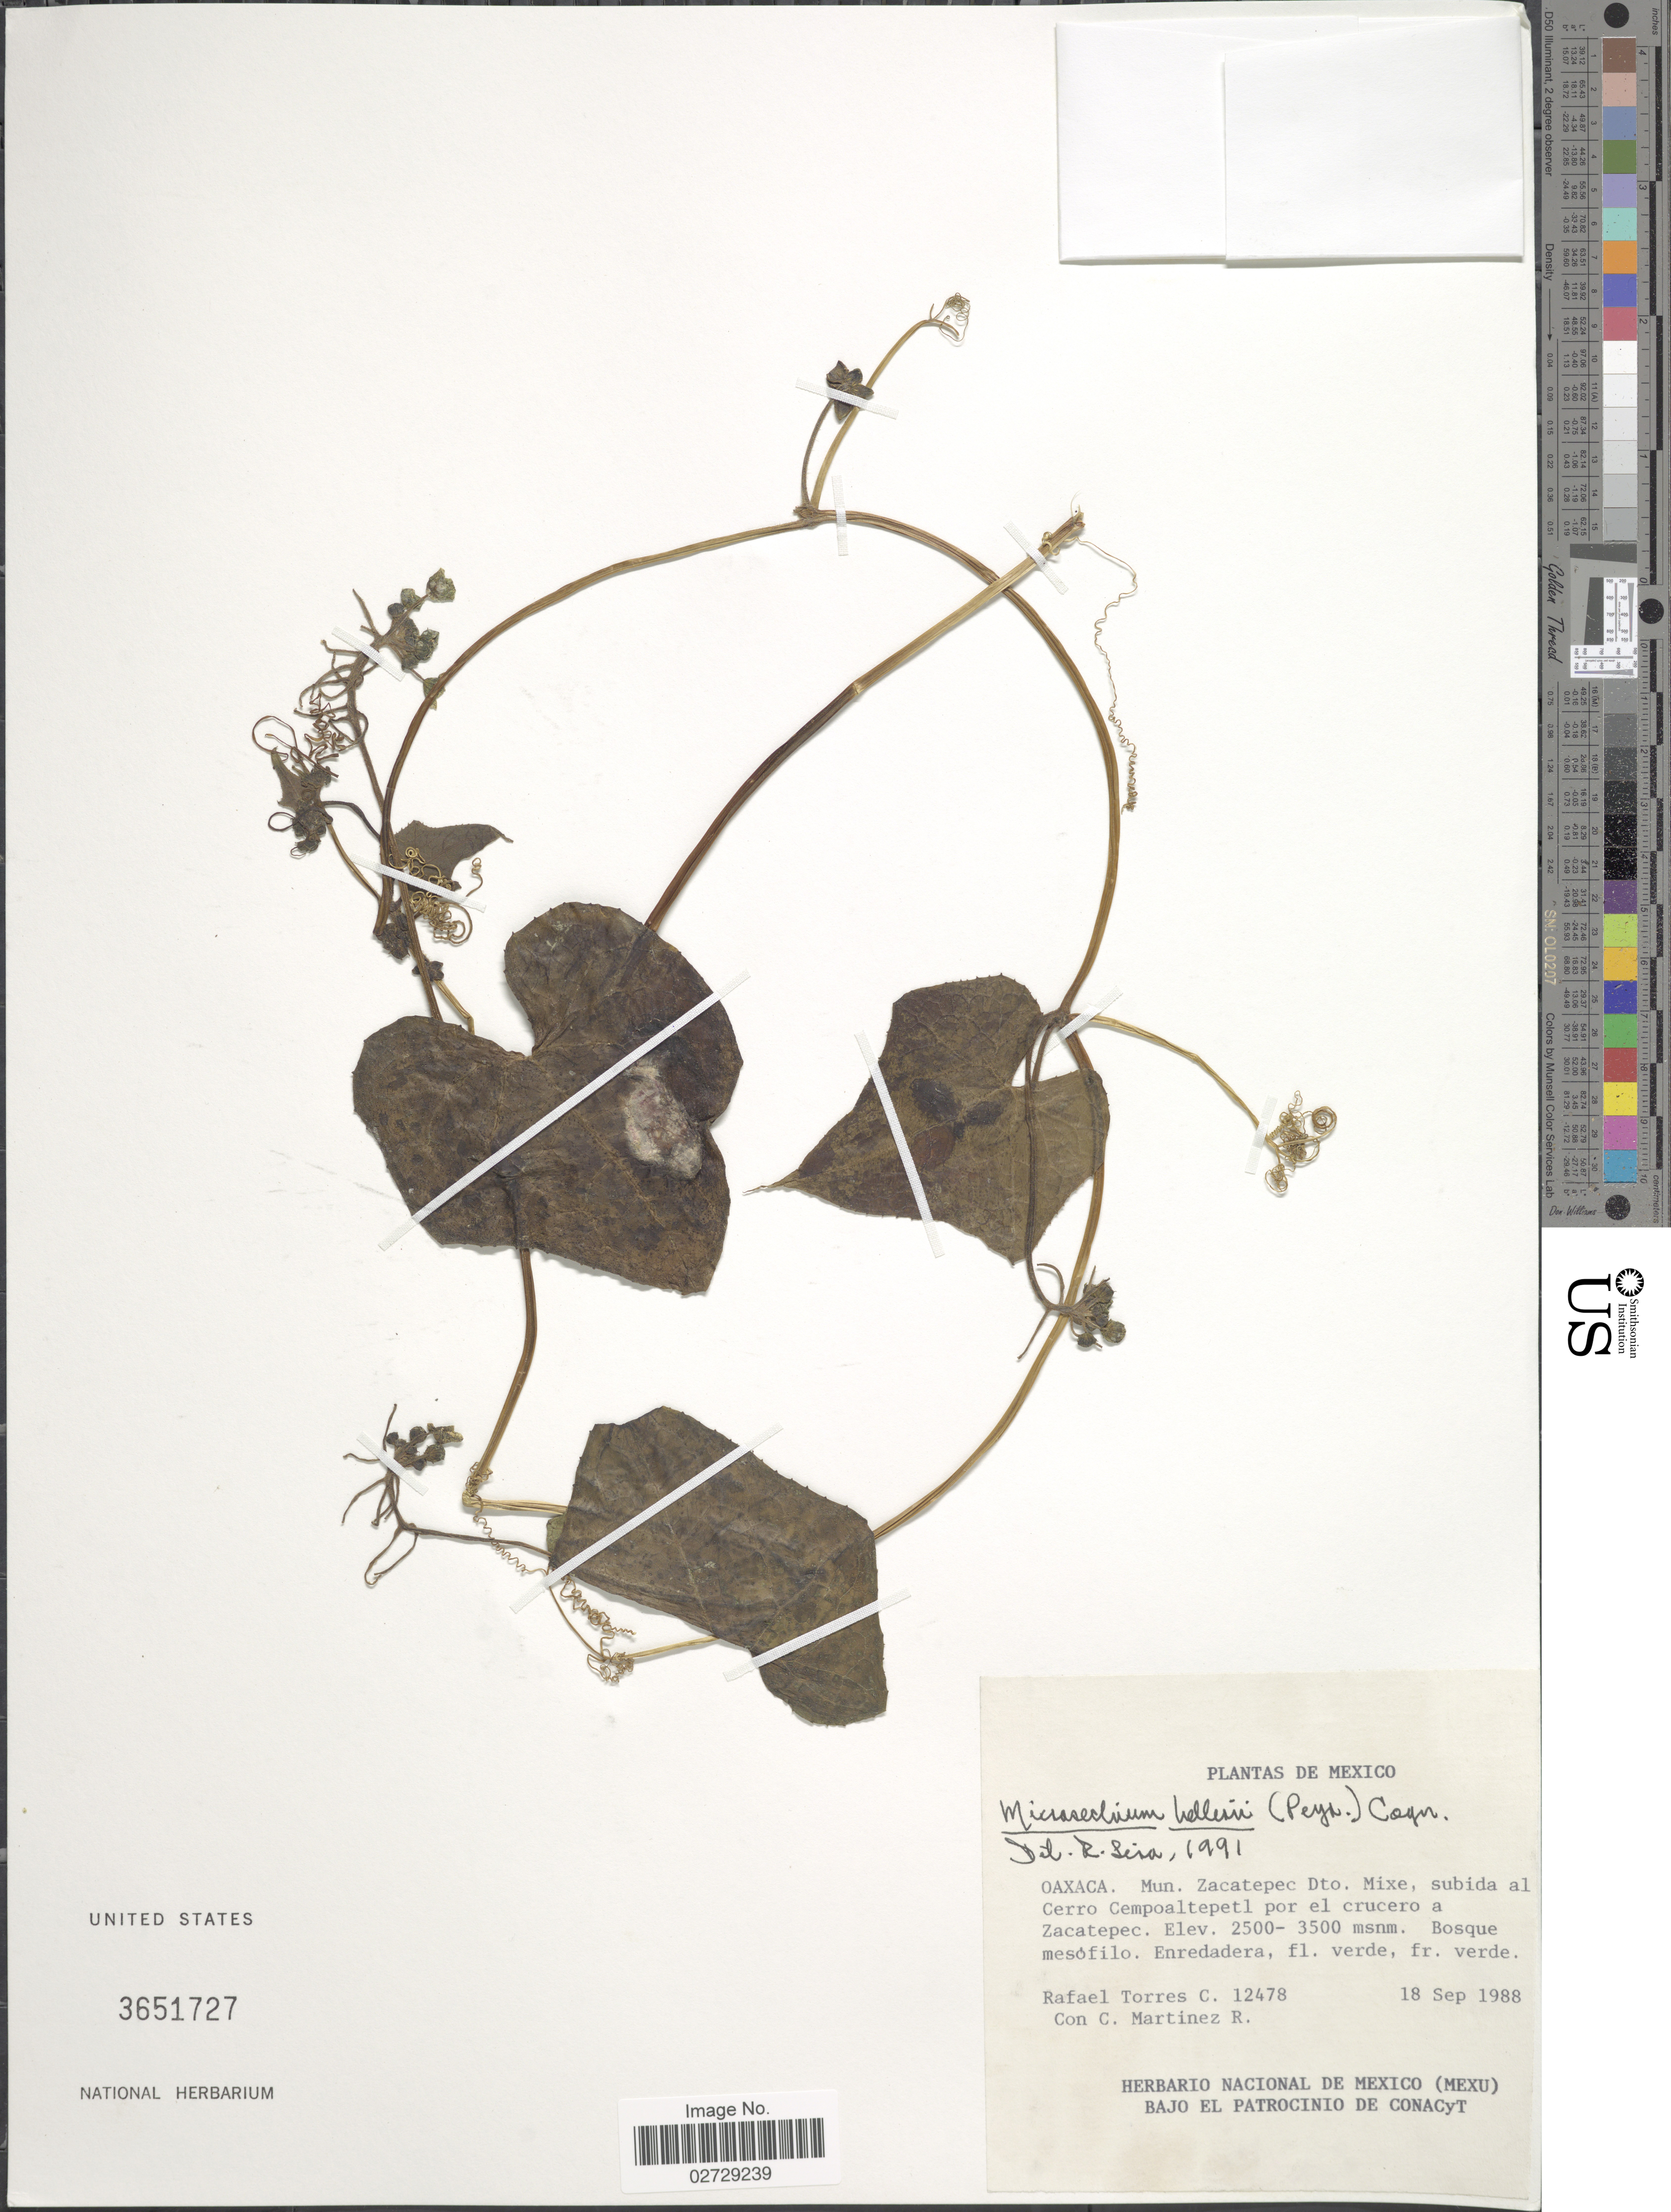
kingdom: Plantae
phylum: Tracheophyta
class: Magnoliopsida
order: Cucurbitales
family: Cucurbitaceae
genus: Microsechium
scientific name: Microsechium helleri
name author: (Peyr.) Cogn.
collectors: R. Torres C. & C. Martínez R.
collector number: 12478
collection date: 1988-09-18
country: Mexico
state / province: Oaxaca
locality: Mun. Zacatepec, Dto. Mixe, subida al Cerro Cempoaltepetl por el crucero a Zacatepec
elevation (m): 2500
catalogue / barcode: US 3651727